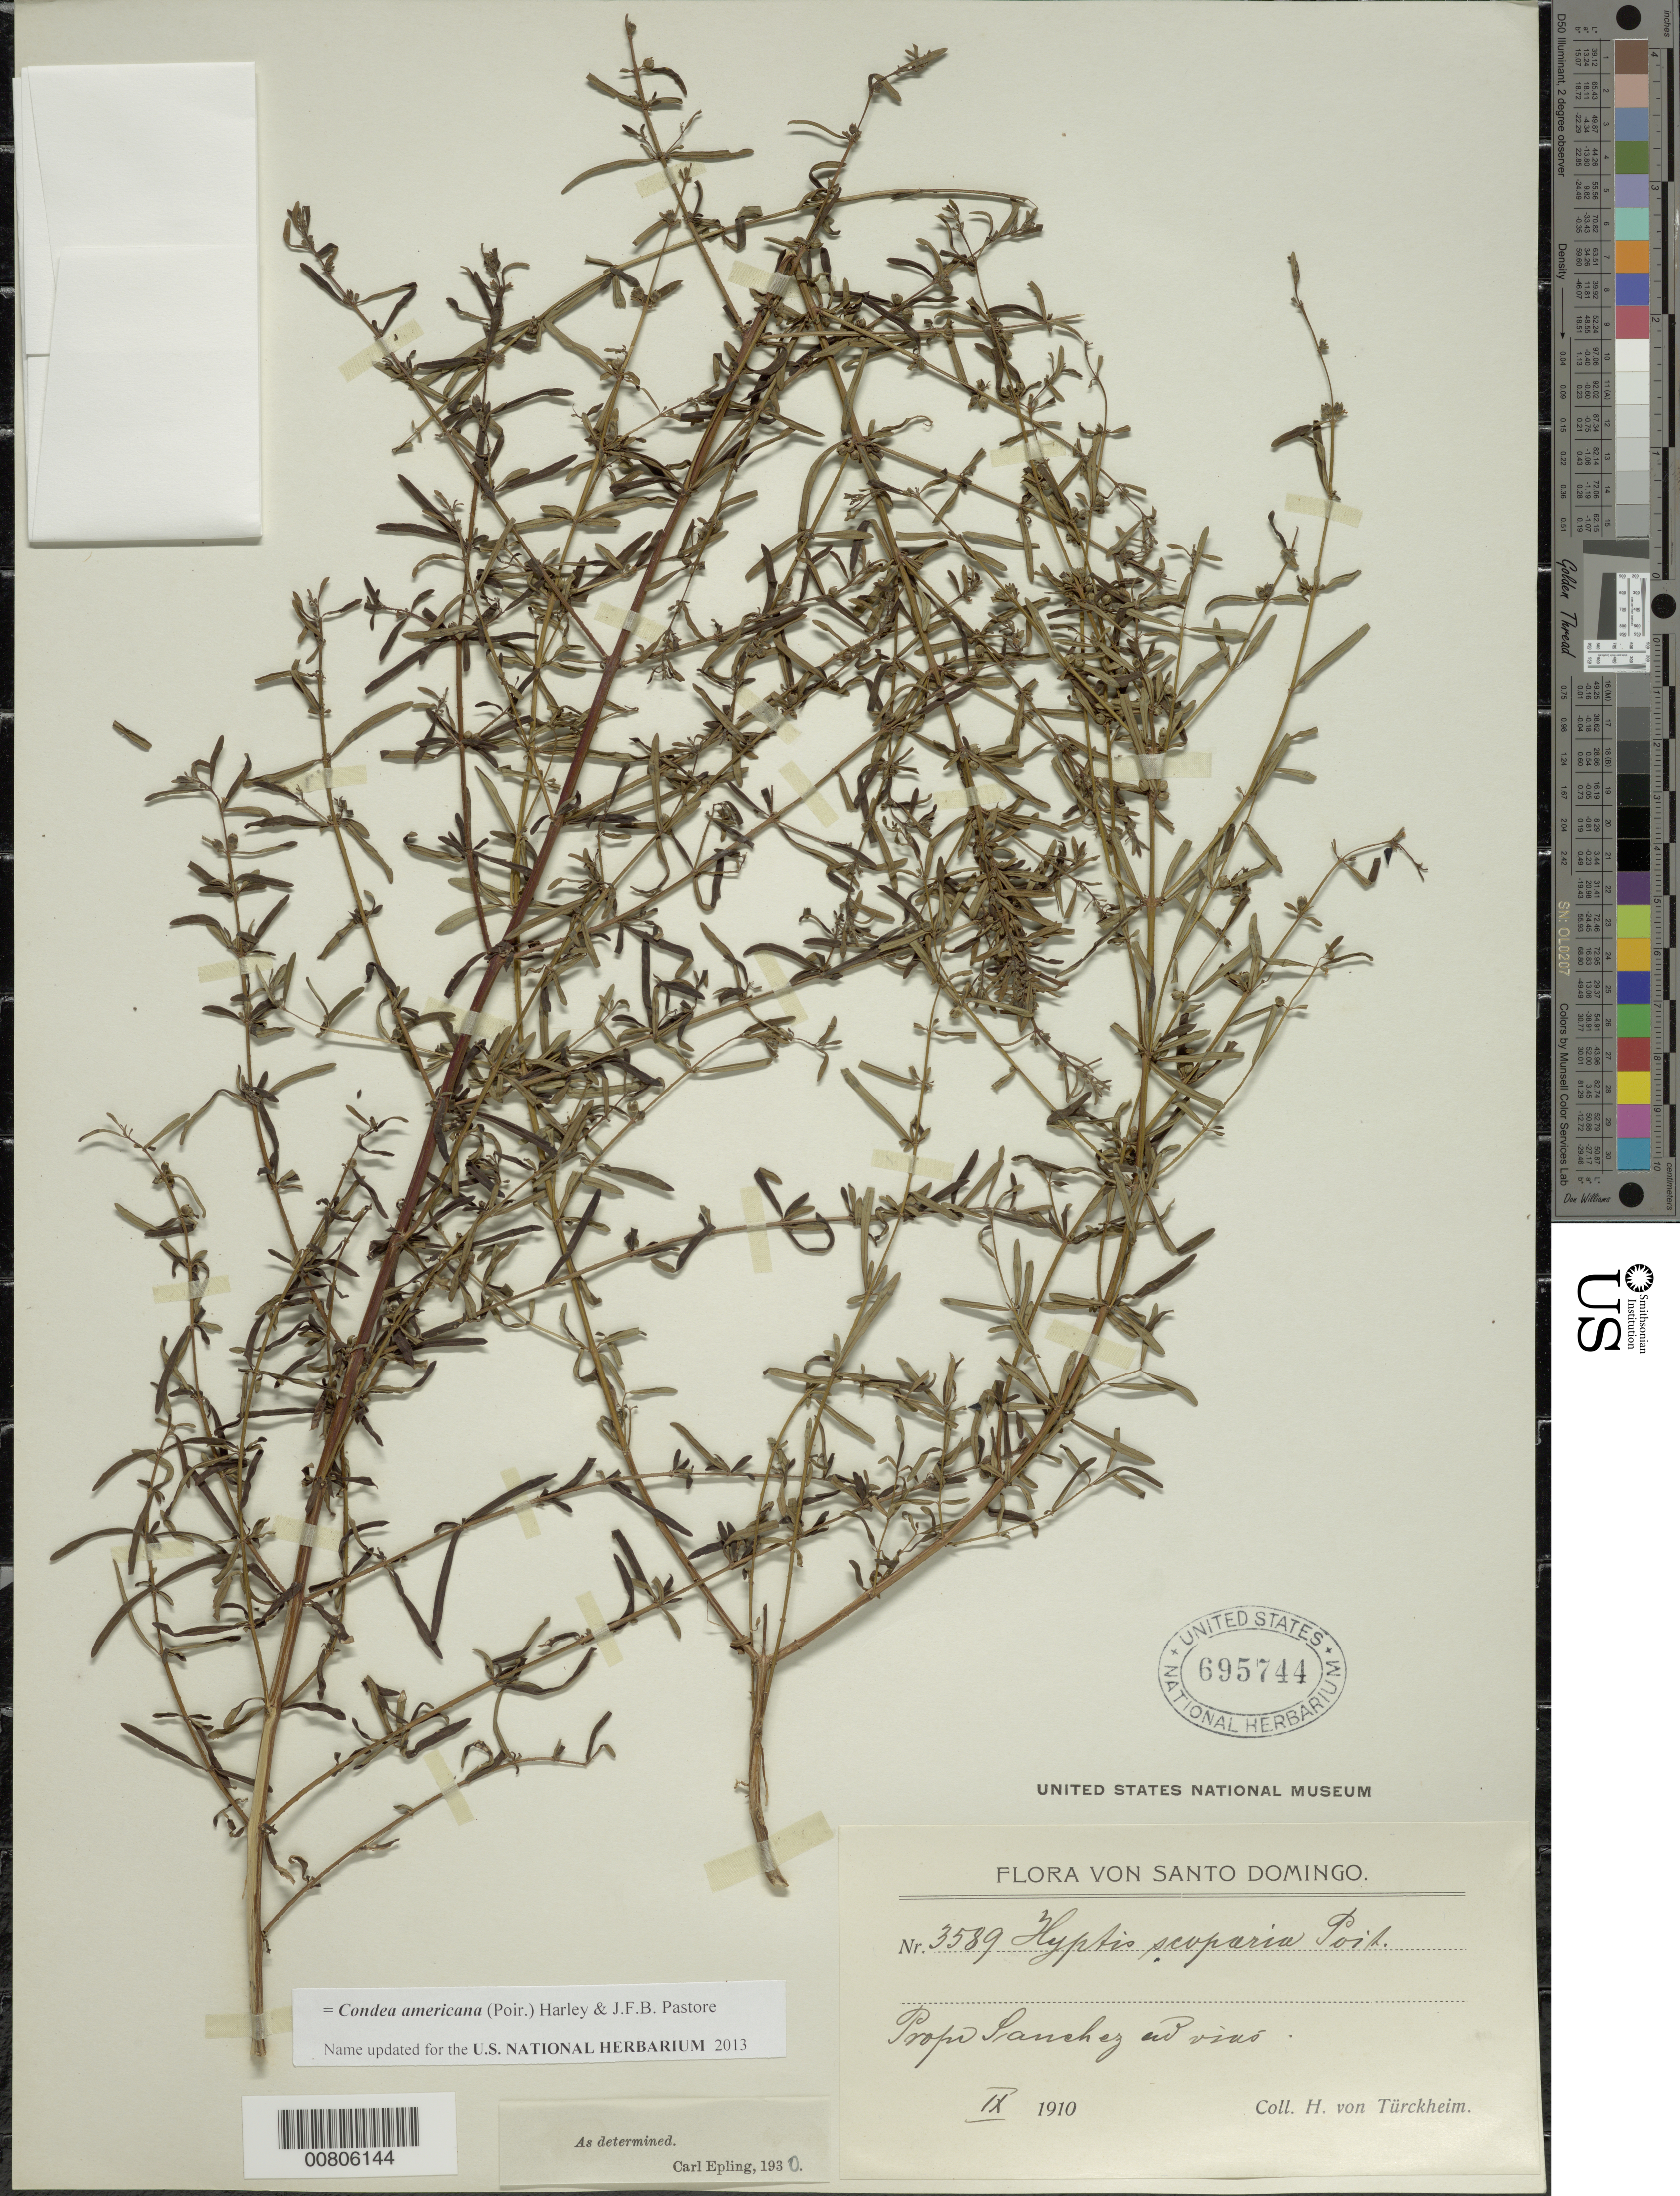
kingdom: Plantae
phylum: Tracheophyta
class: Magnoliopsida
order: Lamiales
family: Lamiaceae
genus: Condea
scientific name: Condea americana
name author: (Poir.) Harley & J.F.B. Pastore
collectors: H. von Türckheim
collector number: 3589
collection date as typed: Sep 1910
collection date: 1910-09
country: Dominican Republic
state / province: Samana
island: Hispaniola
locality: Sánchez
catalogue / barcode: US 695744